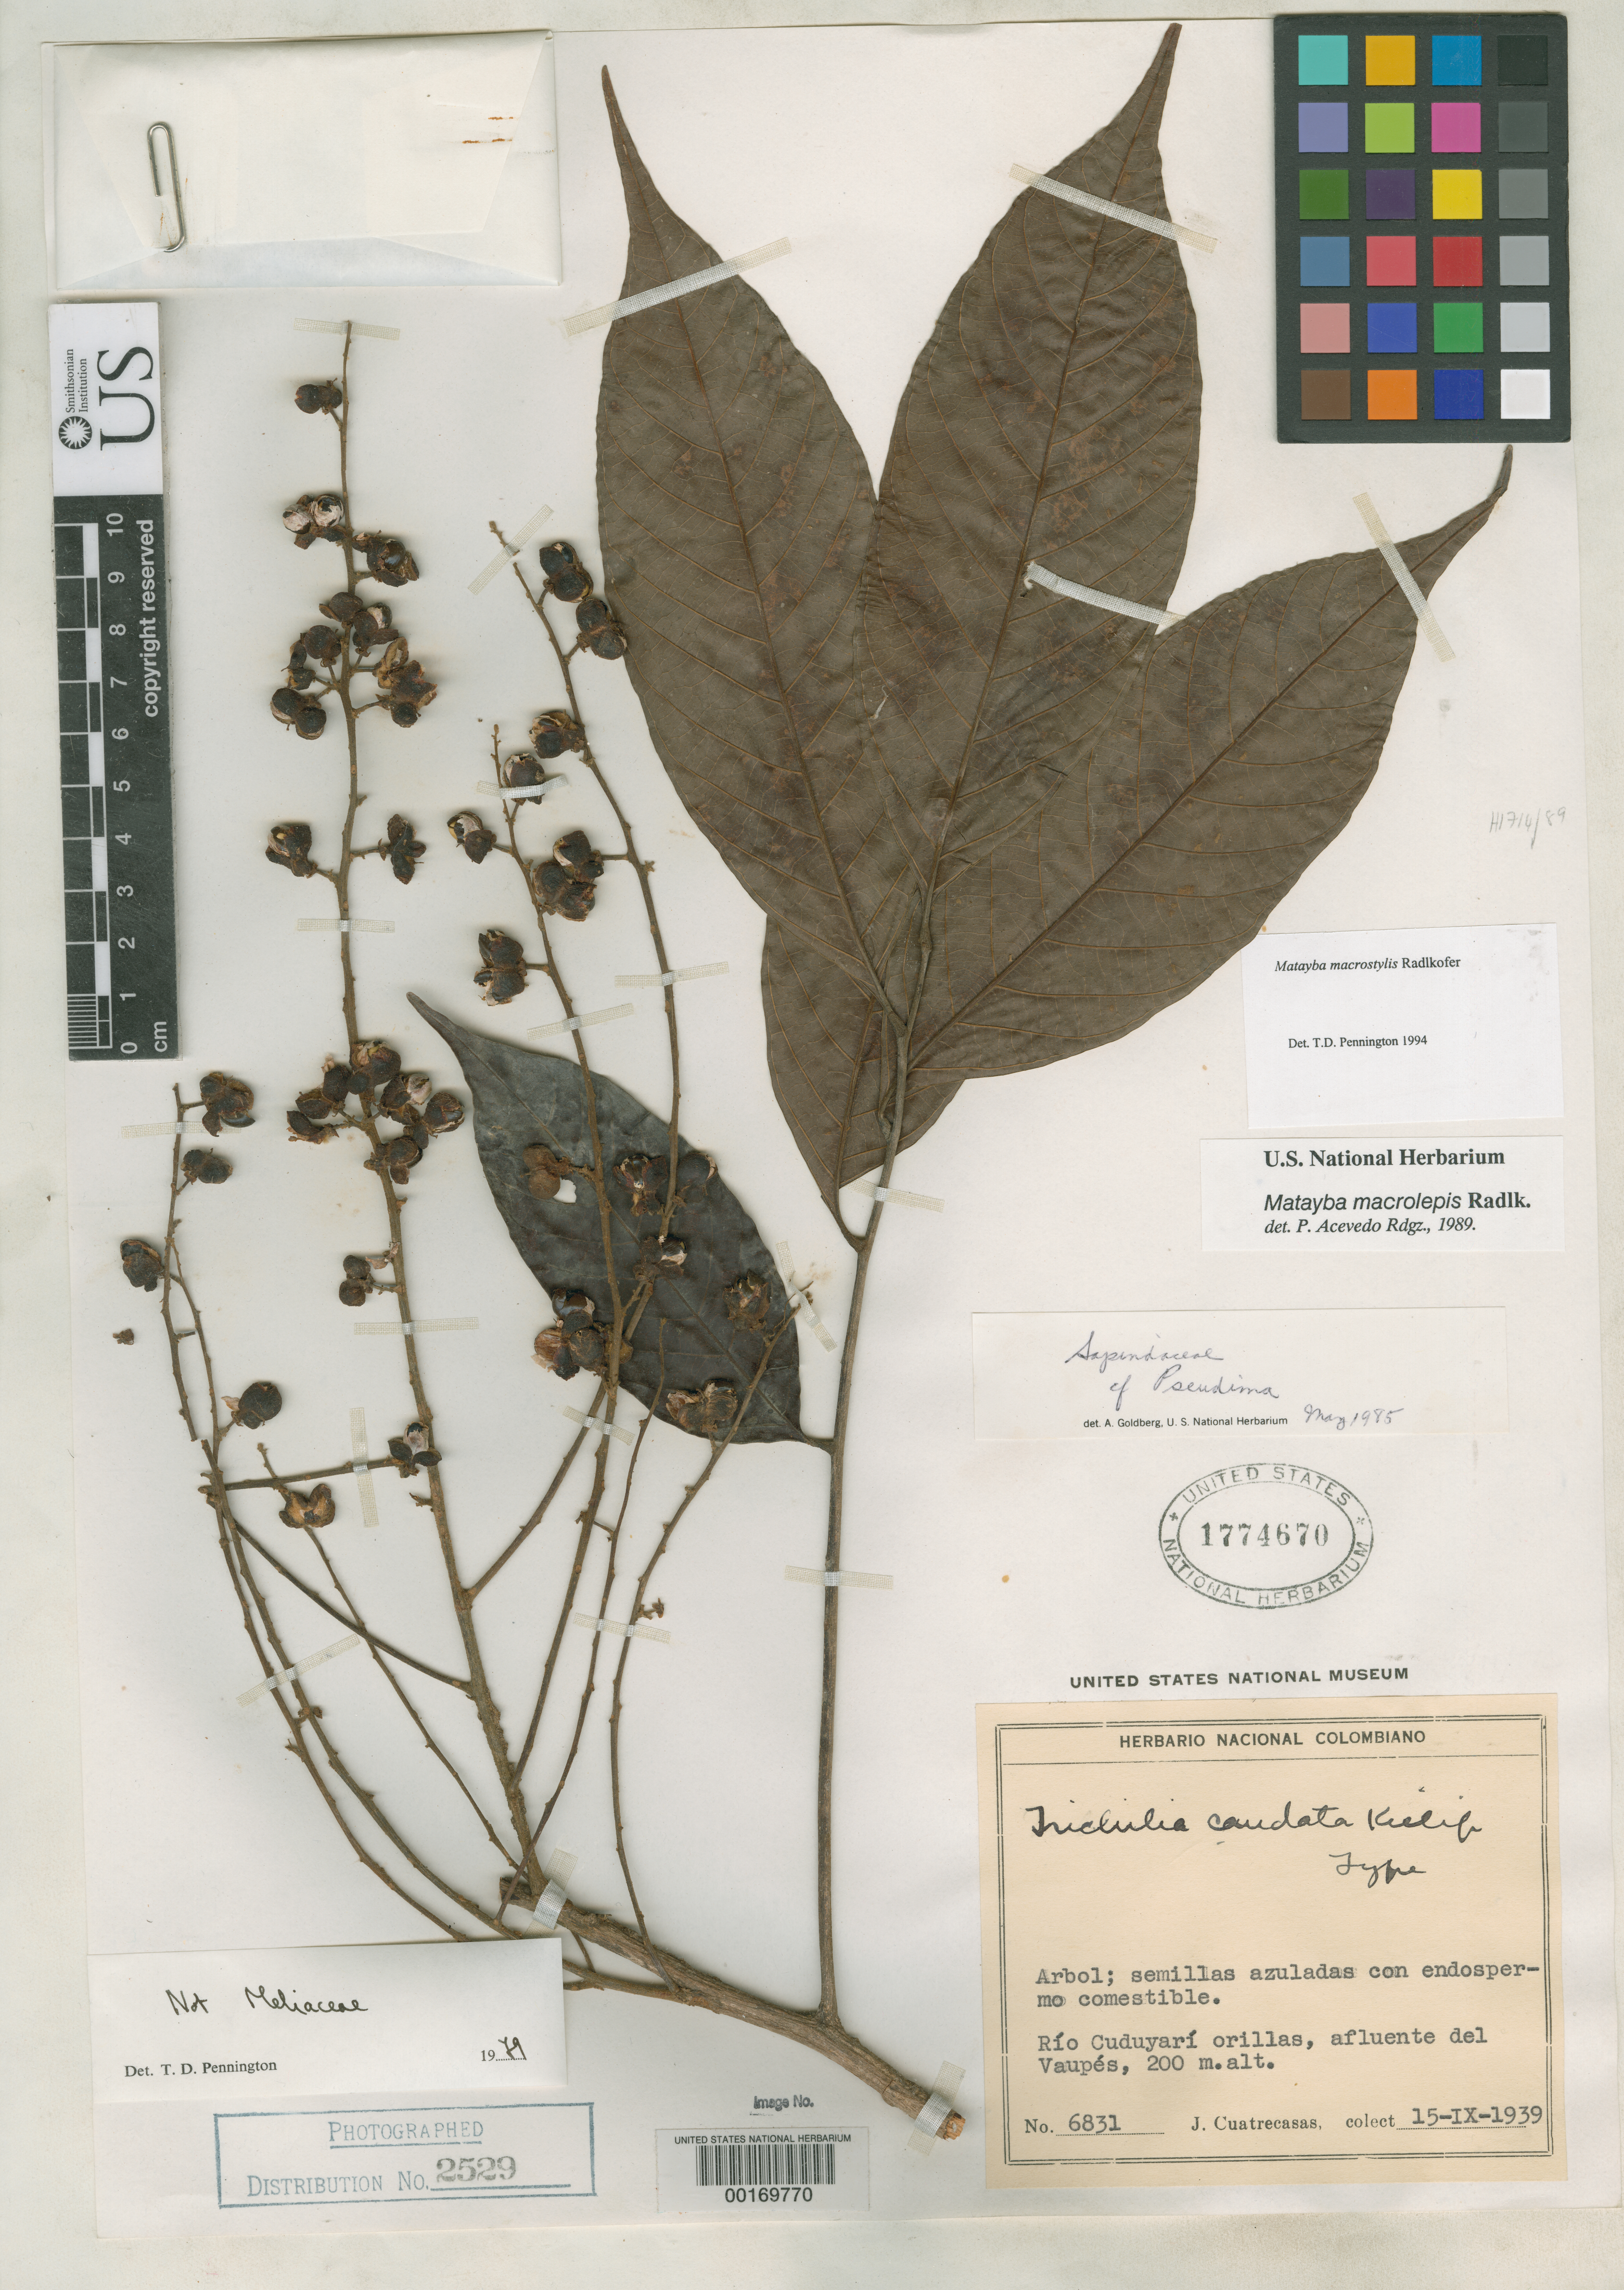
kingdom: Plantae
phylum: Tracheophyta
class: Magnoliopsida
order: Sapindales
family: Meliaceae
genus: Trichilia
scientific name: Trichilia caudata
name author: Killip & Cuatrec.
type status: Type Collection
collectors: J. Cuatrecasas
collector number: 6831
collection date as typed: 15-IX-1939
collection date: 1939-09-15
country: Colombia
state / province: Vaupes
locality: Rio Cuduyari banks, tributary of the Vaupes.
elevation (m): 200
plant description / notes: Original publication not seen; US sheet 1774670 is annotated "Type" by Killip, probably indicating holotype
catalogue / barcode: US 1774670